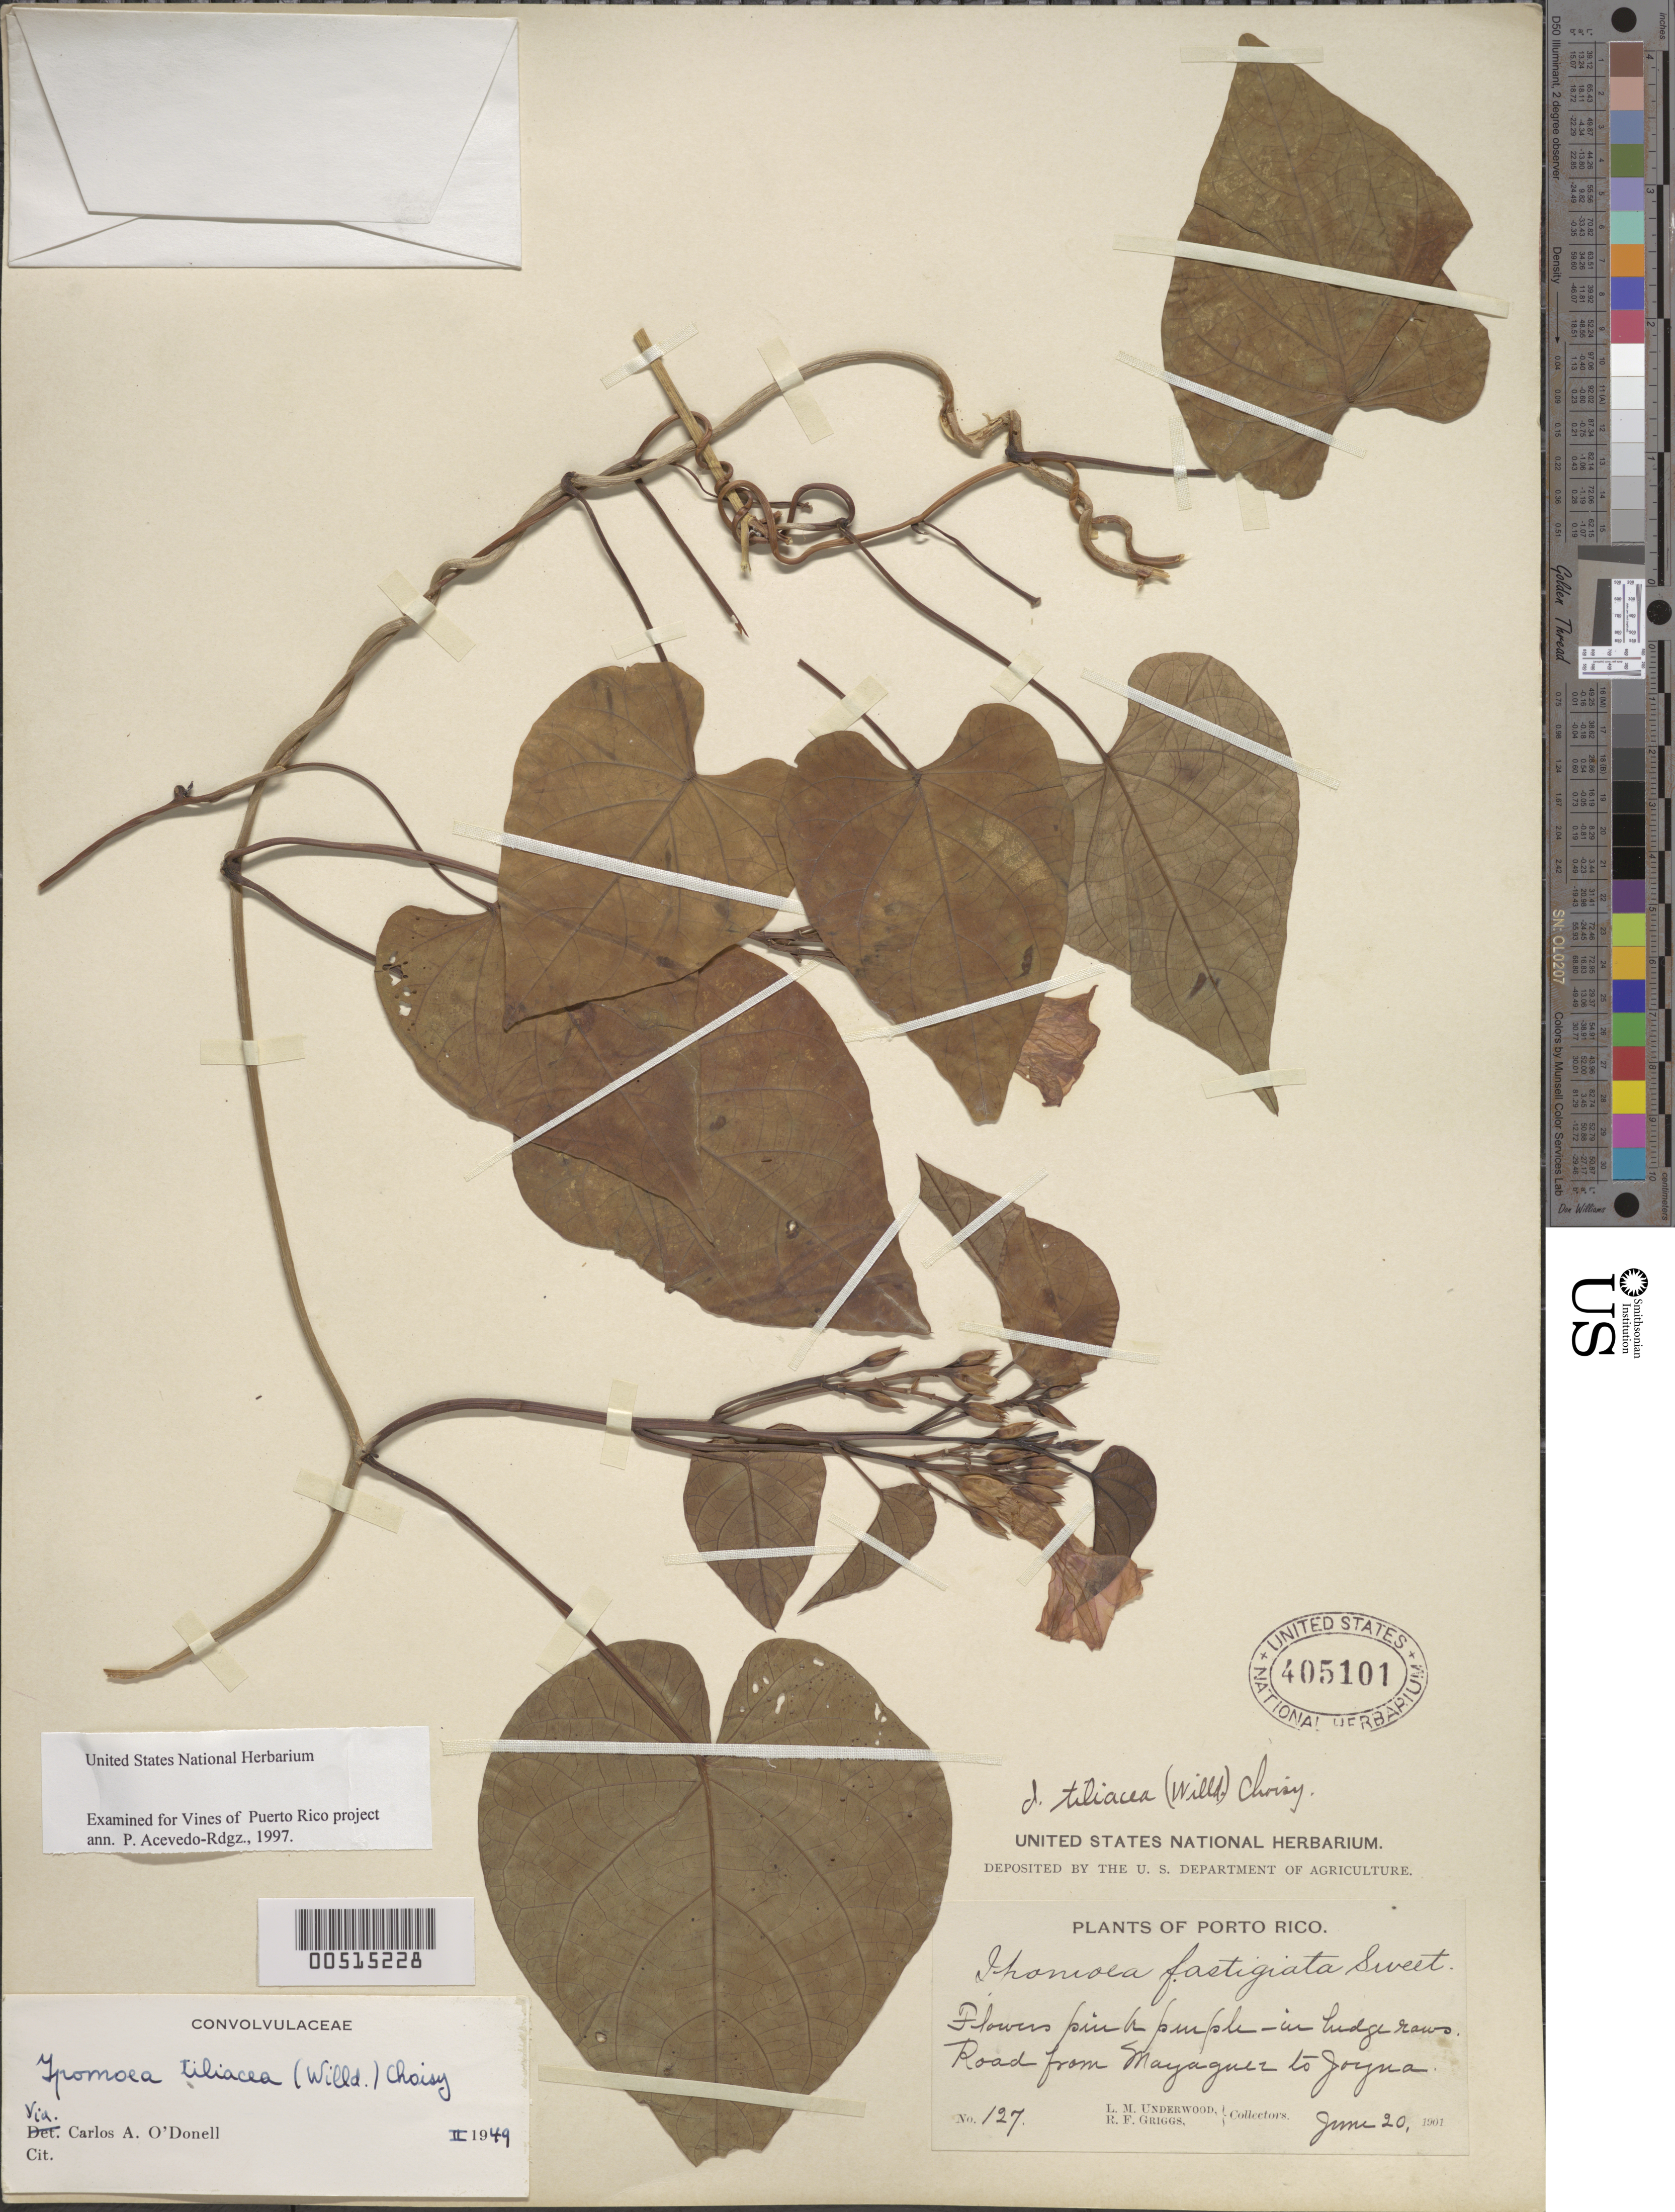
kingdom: Plantae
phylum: Tracheophyta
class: Magnoliopsida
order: Solanales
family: Convolvulaceae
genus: Ipomoea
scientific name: Ipomoea tiliacea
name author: (Willd.) Choisy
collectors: L. M. Underwood & R. F. Griggs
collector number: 127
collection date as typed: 20 Jun 1901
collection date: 1901-06-20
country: Puerto Rico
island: Greater Antilles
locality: Road from Mayaguez to Joyna. Hedge rows.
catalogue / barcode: US 405101